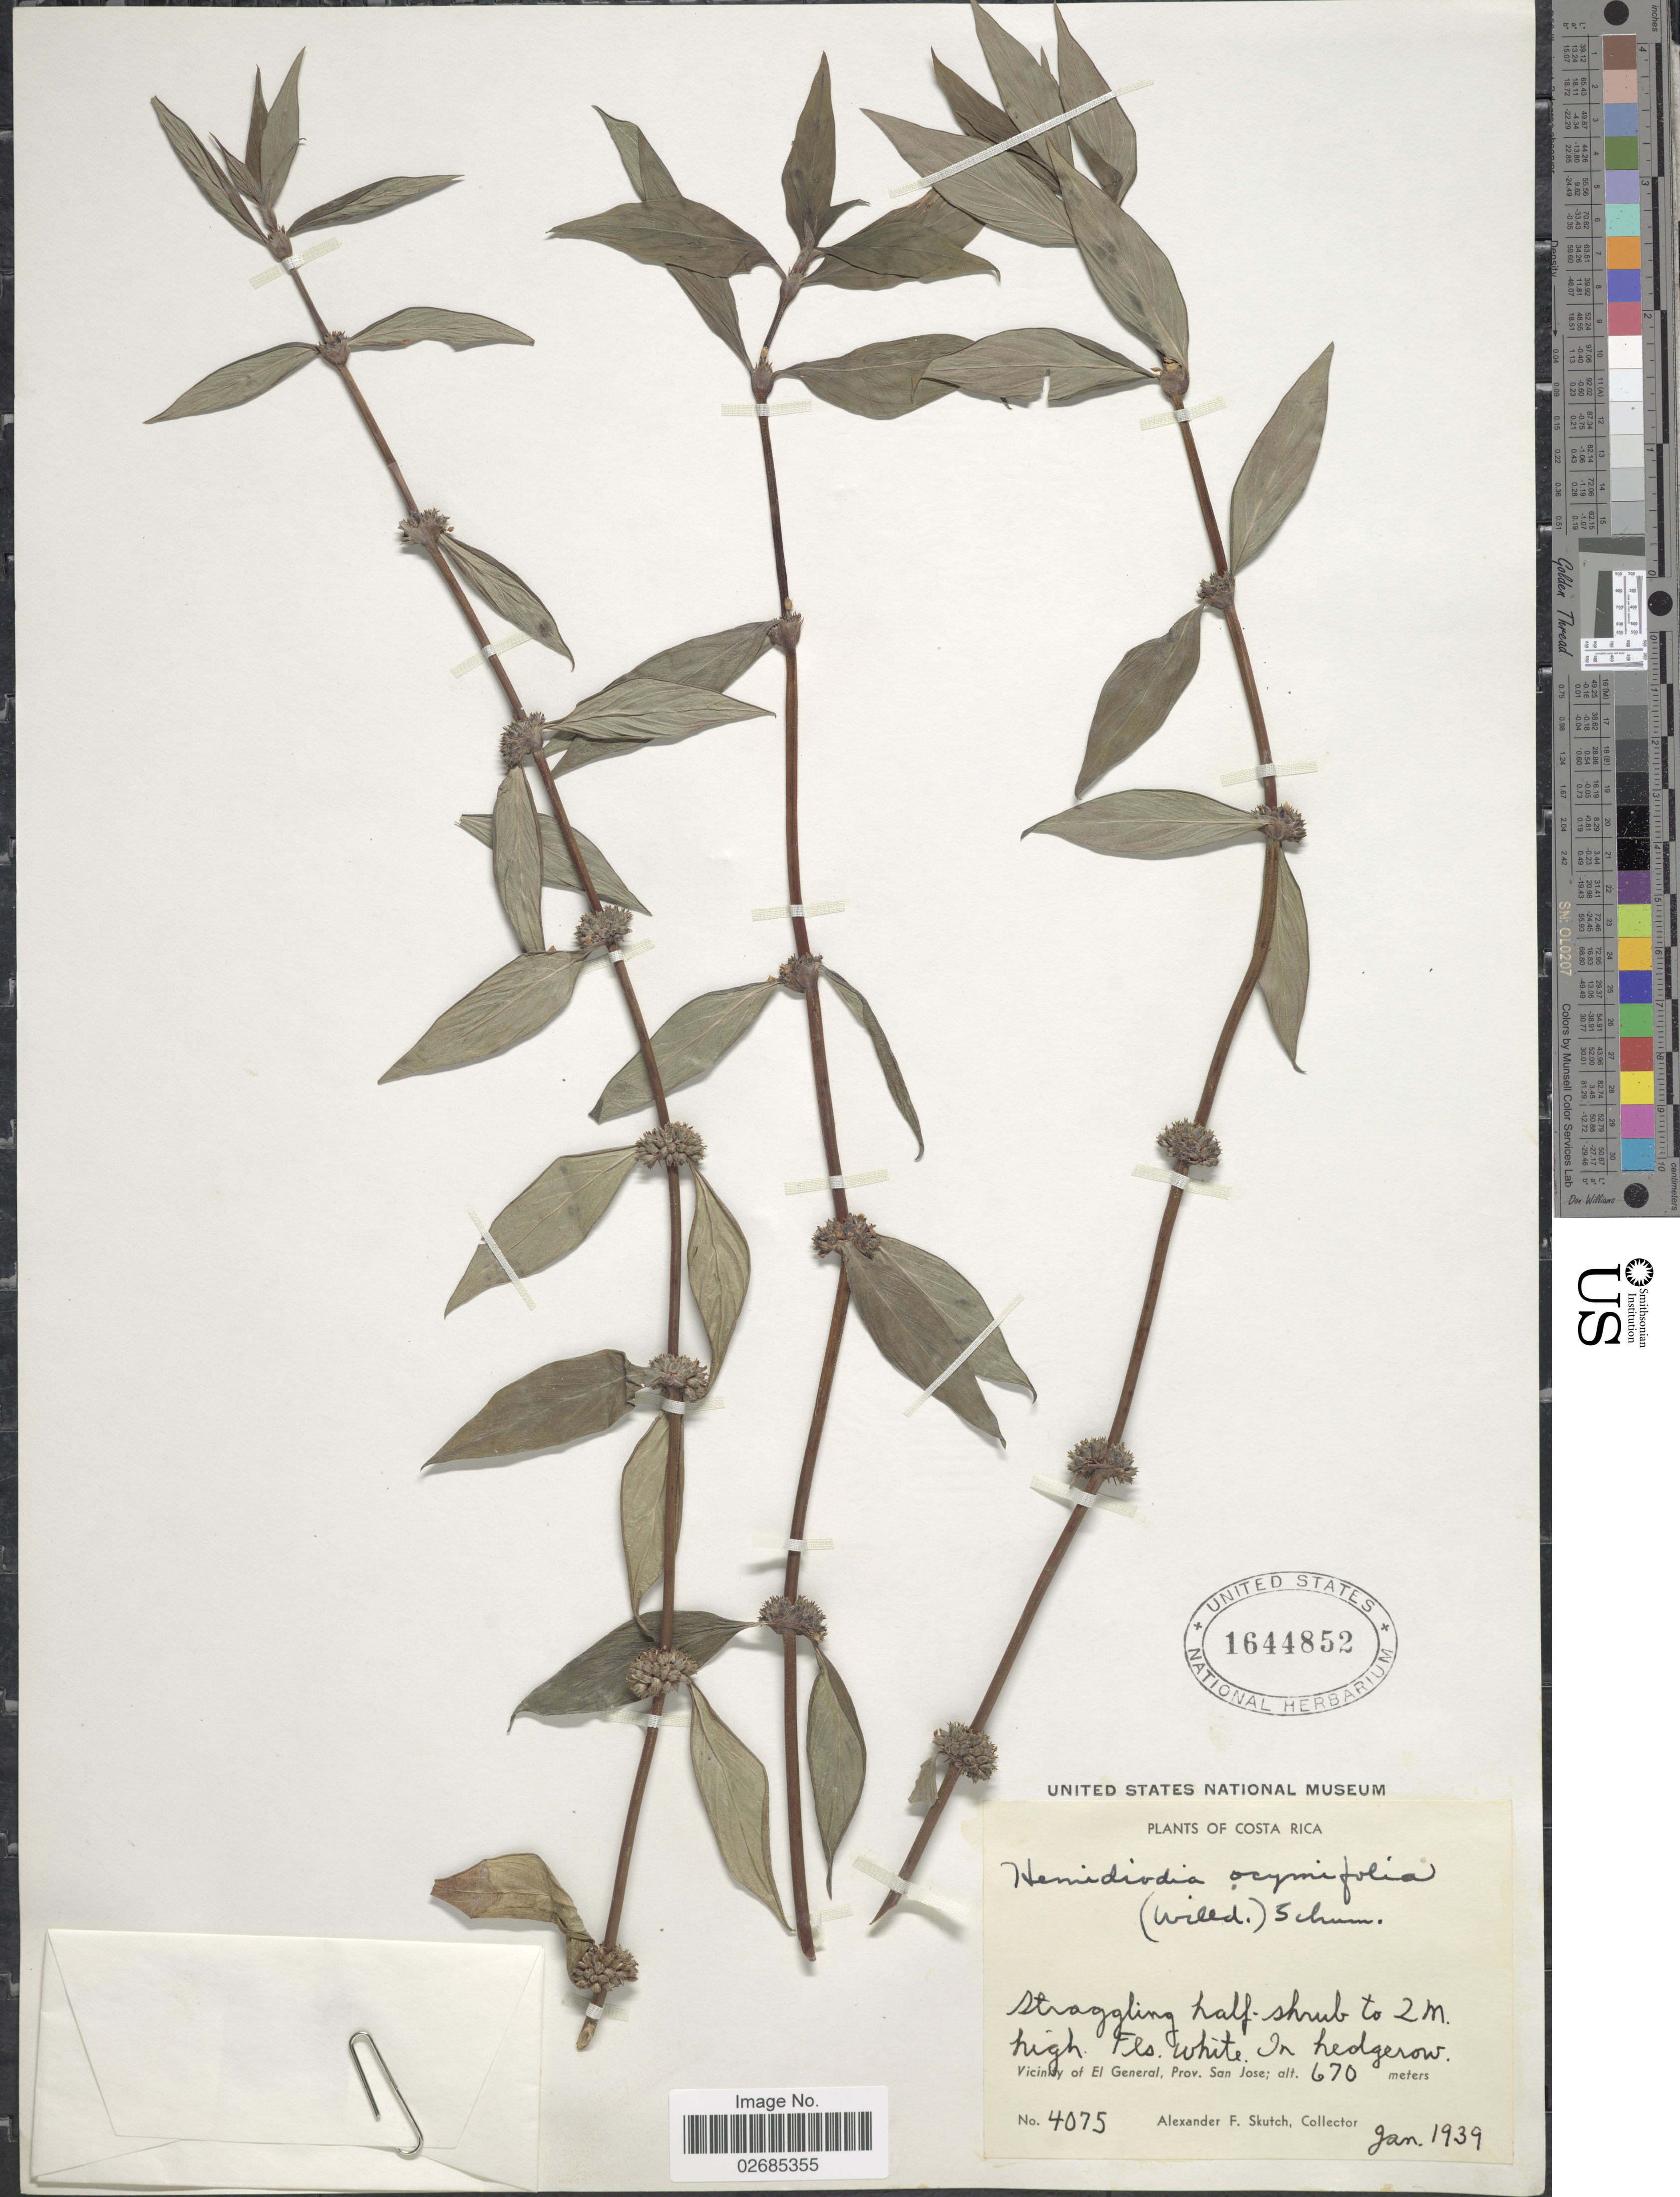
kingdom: Plantae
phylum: Tracheophyta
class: Magnoliopsida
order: Gentianales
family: Rubiaceae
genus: Hemidiodia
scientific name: Hemidiodia ocimifolia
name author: (Willd.) K. Schum.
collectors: A. F. Skutch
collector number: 4075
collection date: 1939-01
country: Costa Rica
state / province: San José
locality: Vicinity of El General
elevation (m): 670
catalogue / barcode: US 1644852